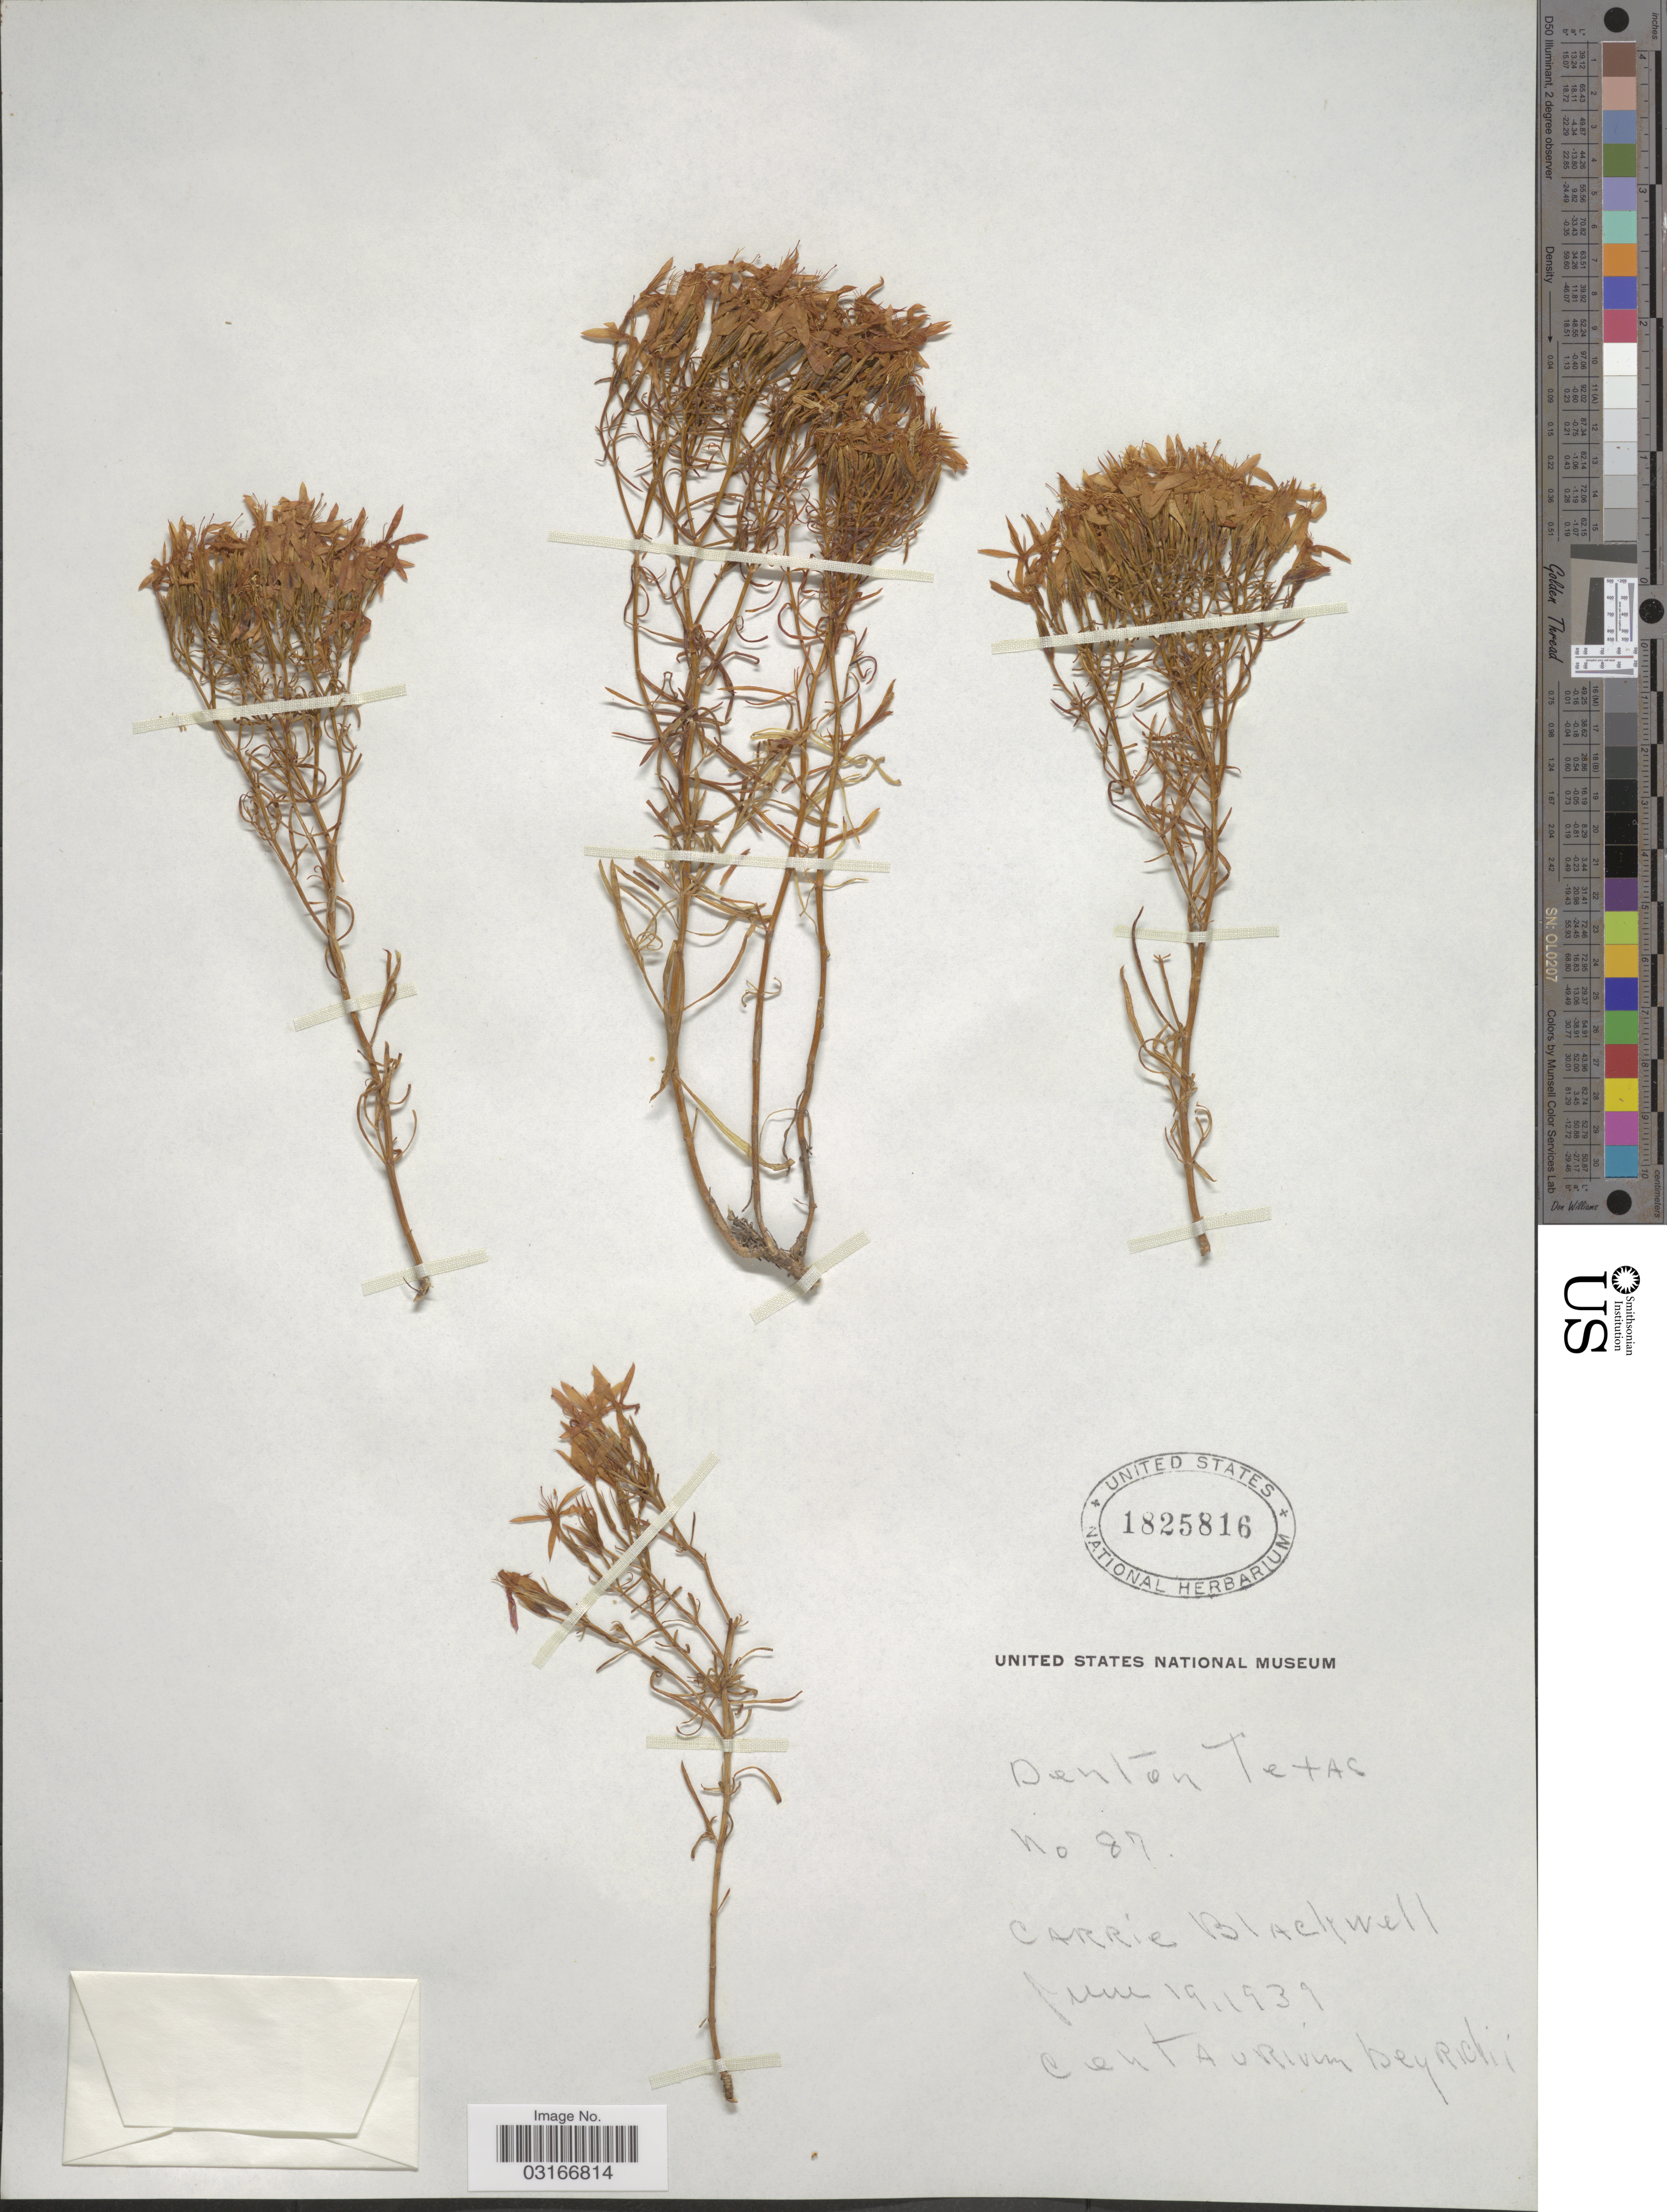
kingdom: Plantae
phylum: Tracheophyta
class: Magnoliopsida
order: Gentianales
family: Gentianaceae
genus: Centaurium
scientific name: Centaurium beyrichii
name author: (Torr.) B.L. Rob.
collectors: C. Blackwell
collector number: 87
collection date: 1939-06-19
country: United States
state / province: Texas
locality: Denton Texas.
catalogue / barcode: US 1825816